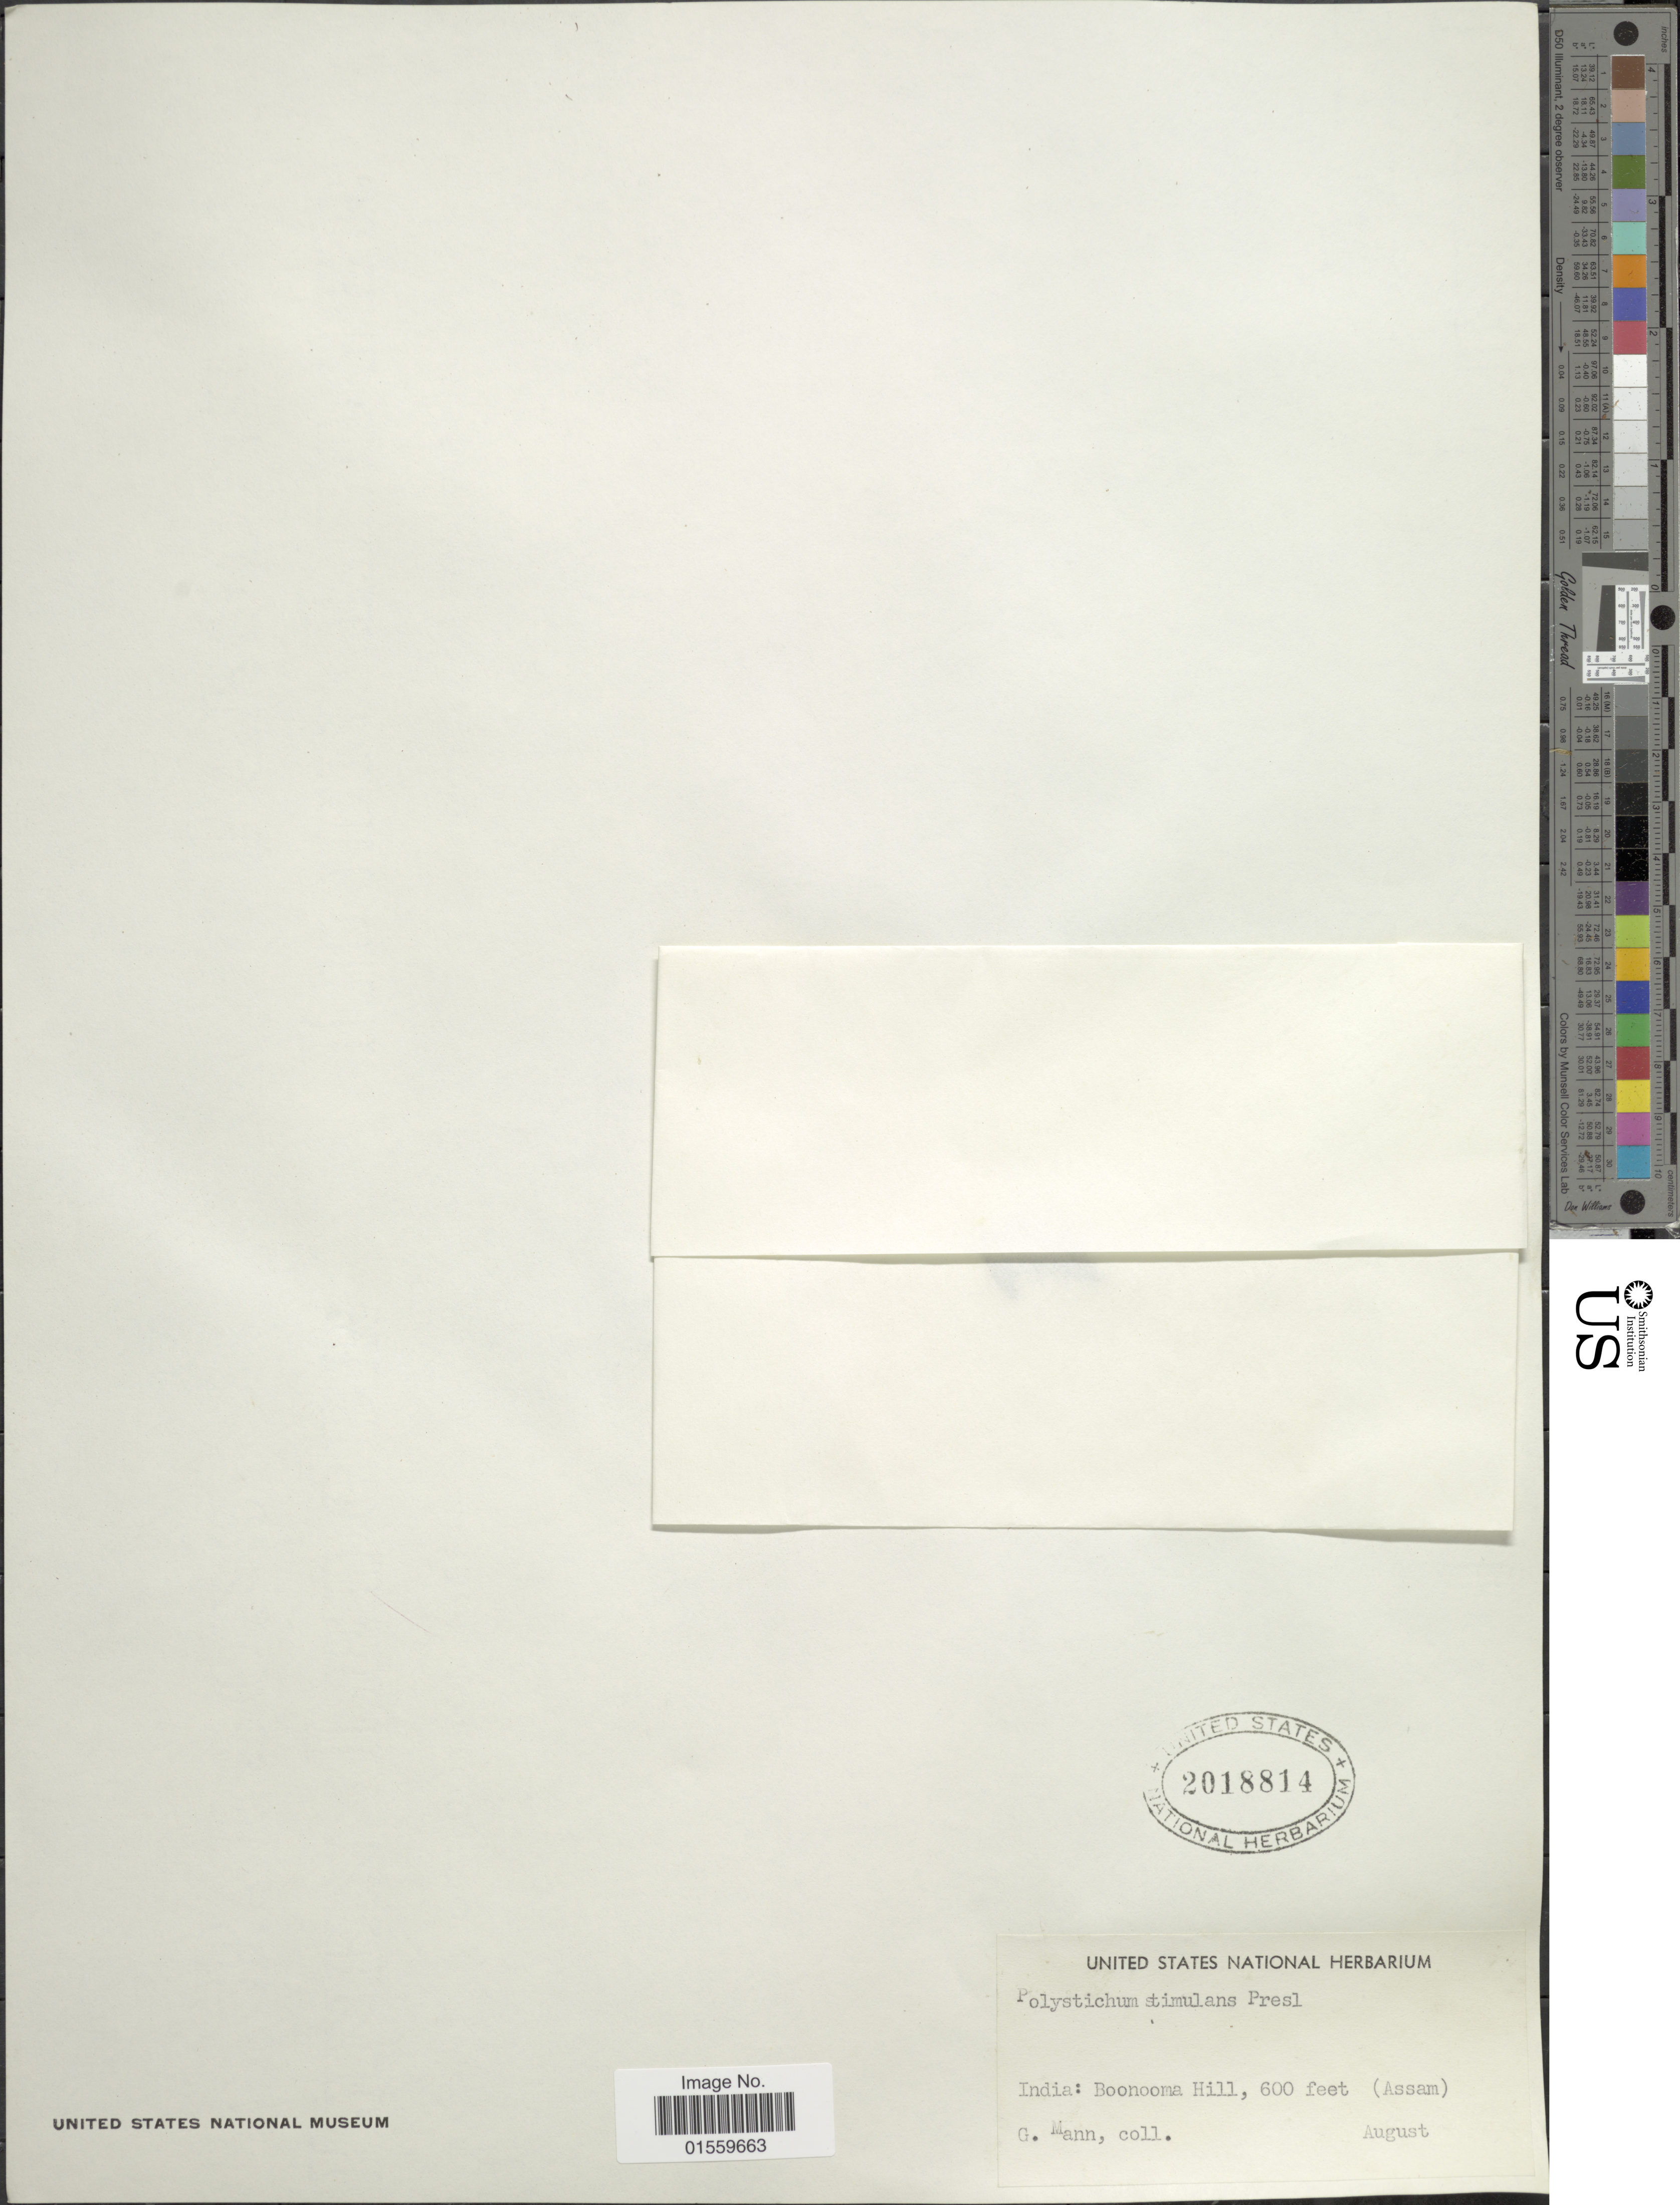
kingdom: Plantae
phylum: Tracheophyta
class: Polypodiopsida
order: Polypodiales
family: Dryopteridaceae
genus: Polystichum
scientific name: Polystichum stimulans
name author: (Kunze ex Mett.) Bedd.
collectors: G. Mann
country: India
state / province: Assam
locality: India: Boonooma Hill.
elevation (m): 183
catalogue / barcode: US 2018814